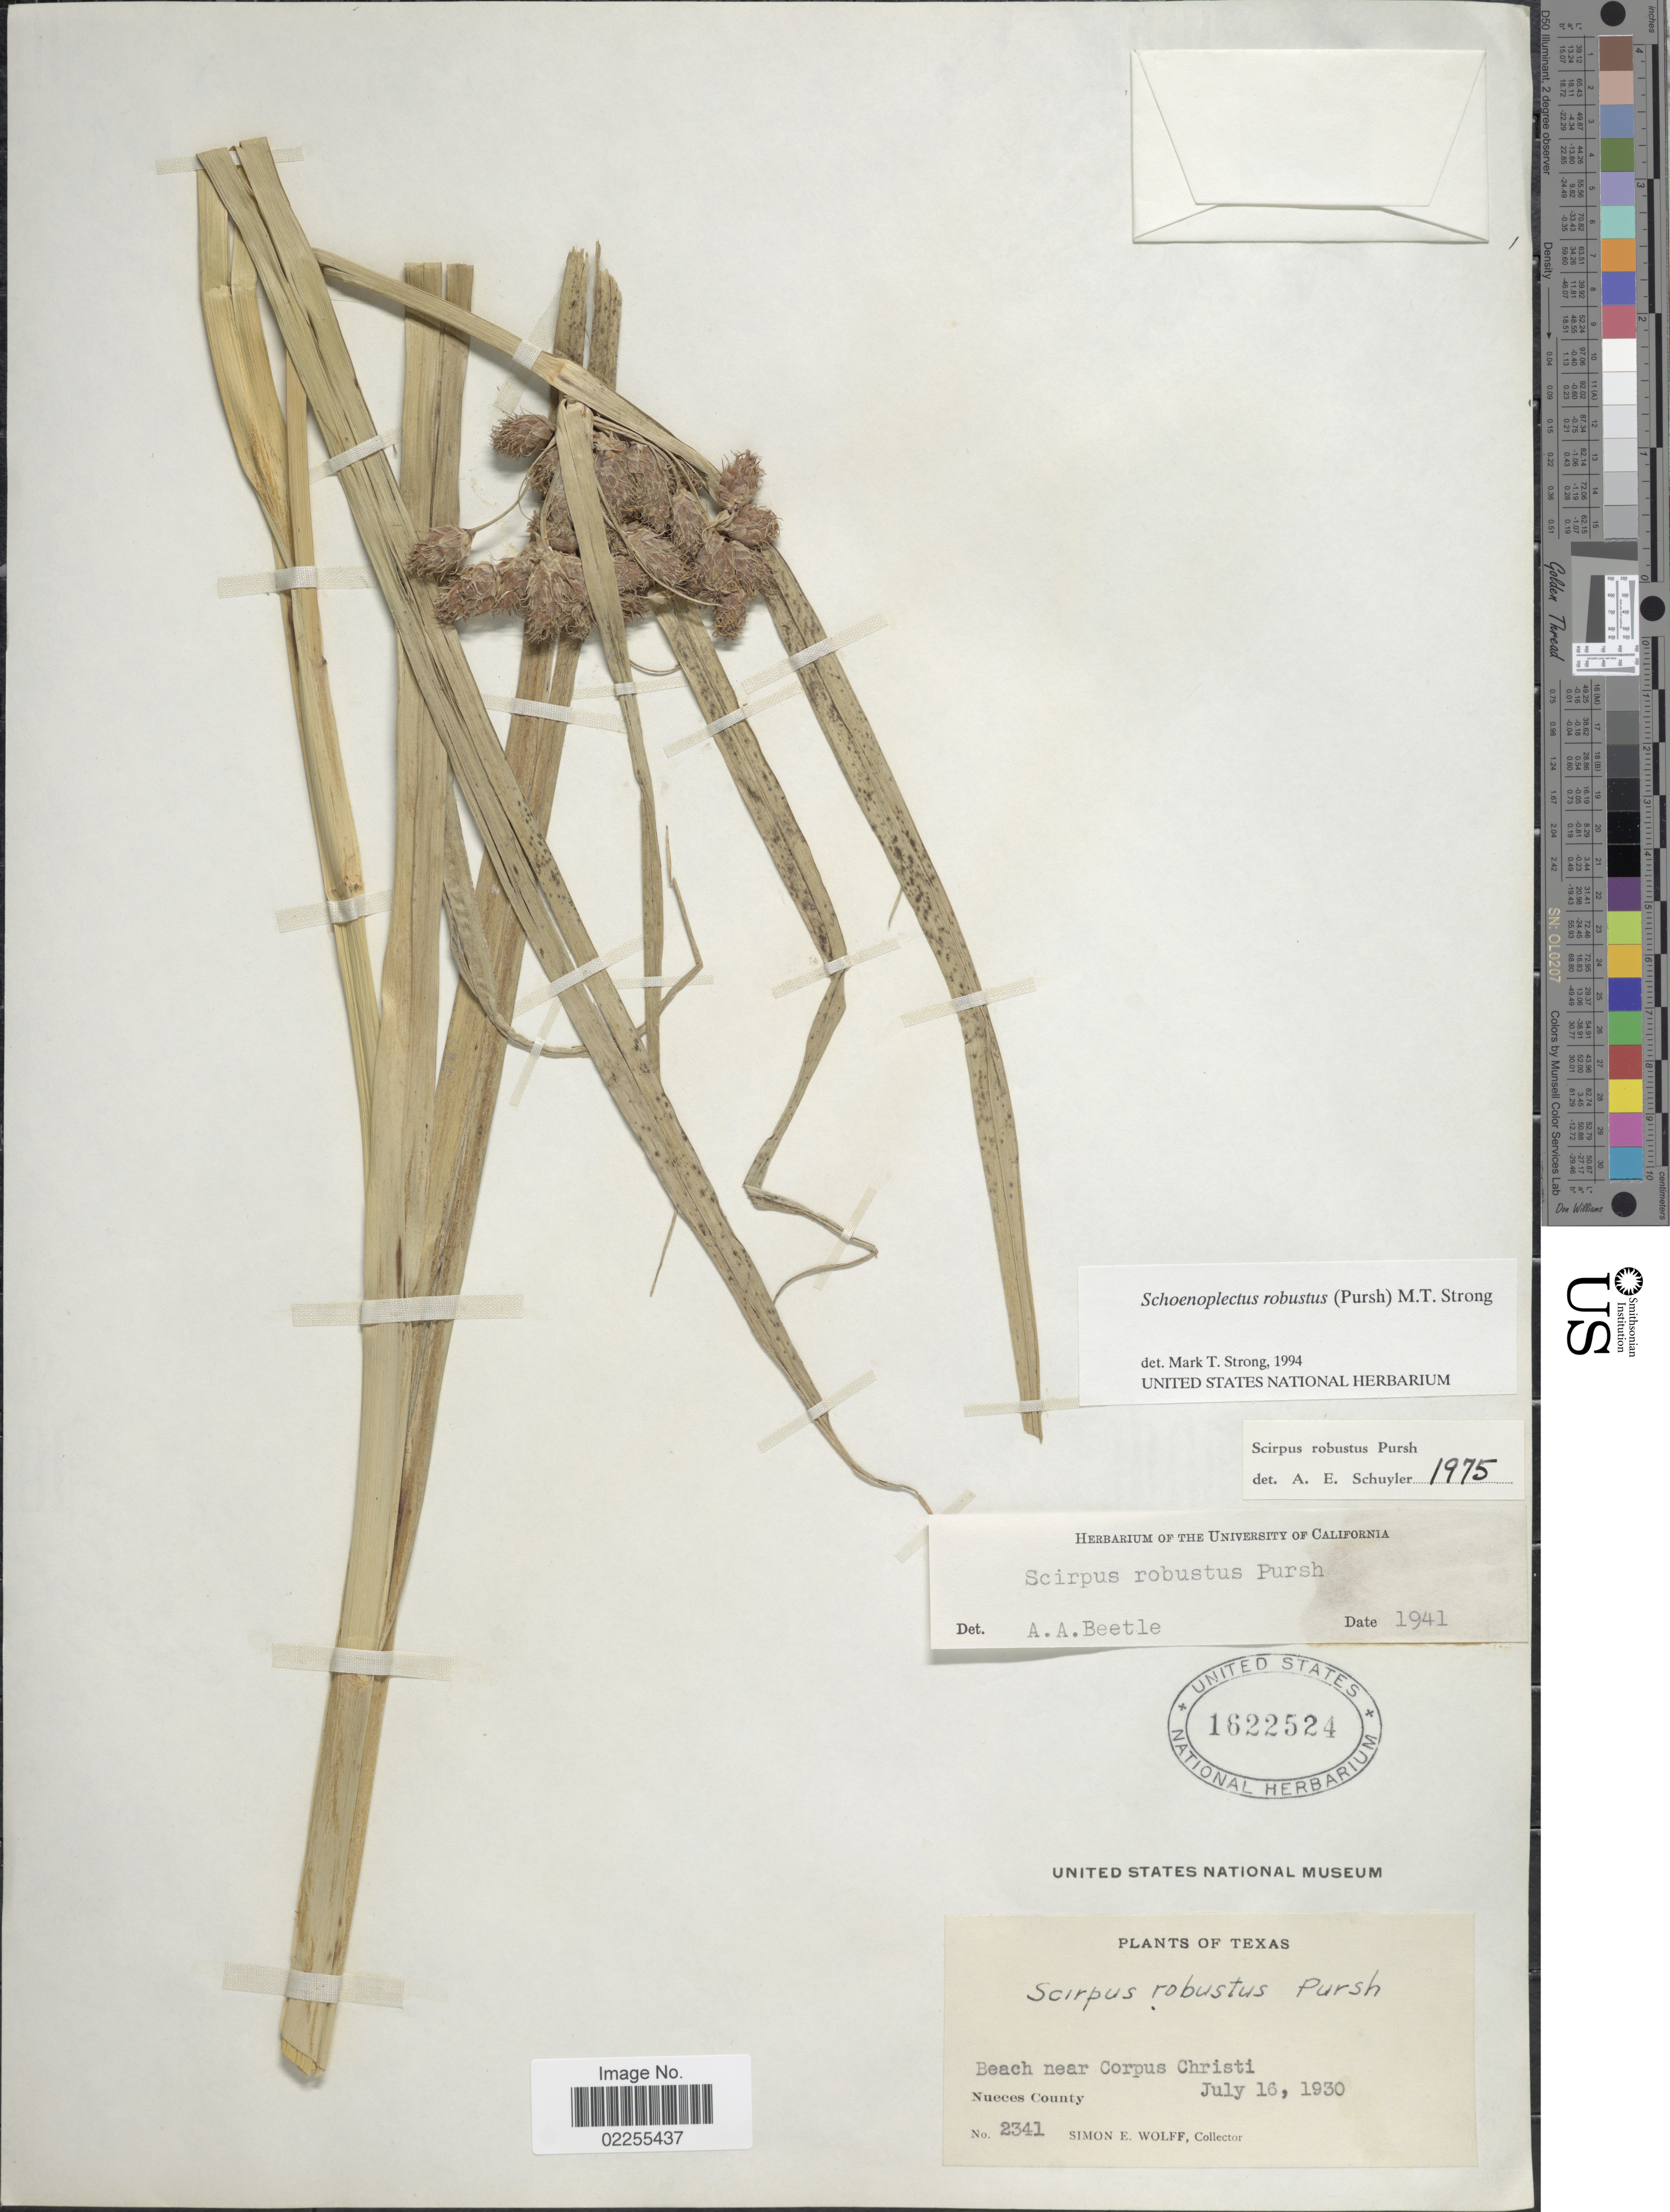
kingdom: Plantae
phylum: Tracheophyta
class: Liliopsida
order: Poales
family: Cyperaceae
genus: Bolboschoenus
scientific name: Bolboschoenus robustus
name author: (Pursh) Soják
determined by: Strong, M. T., (US), Smithsonian Institution - National Museum of Natural History (UNITED STATES)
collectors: S. E. Wolff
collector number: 2341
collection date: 1930-07-16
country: United States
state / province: Texas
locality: Beach near Corpus Christi, Nueces County.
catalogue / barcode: US 1622524